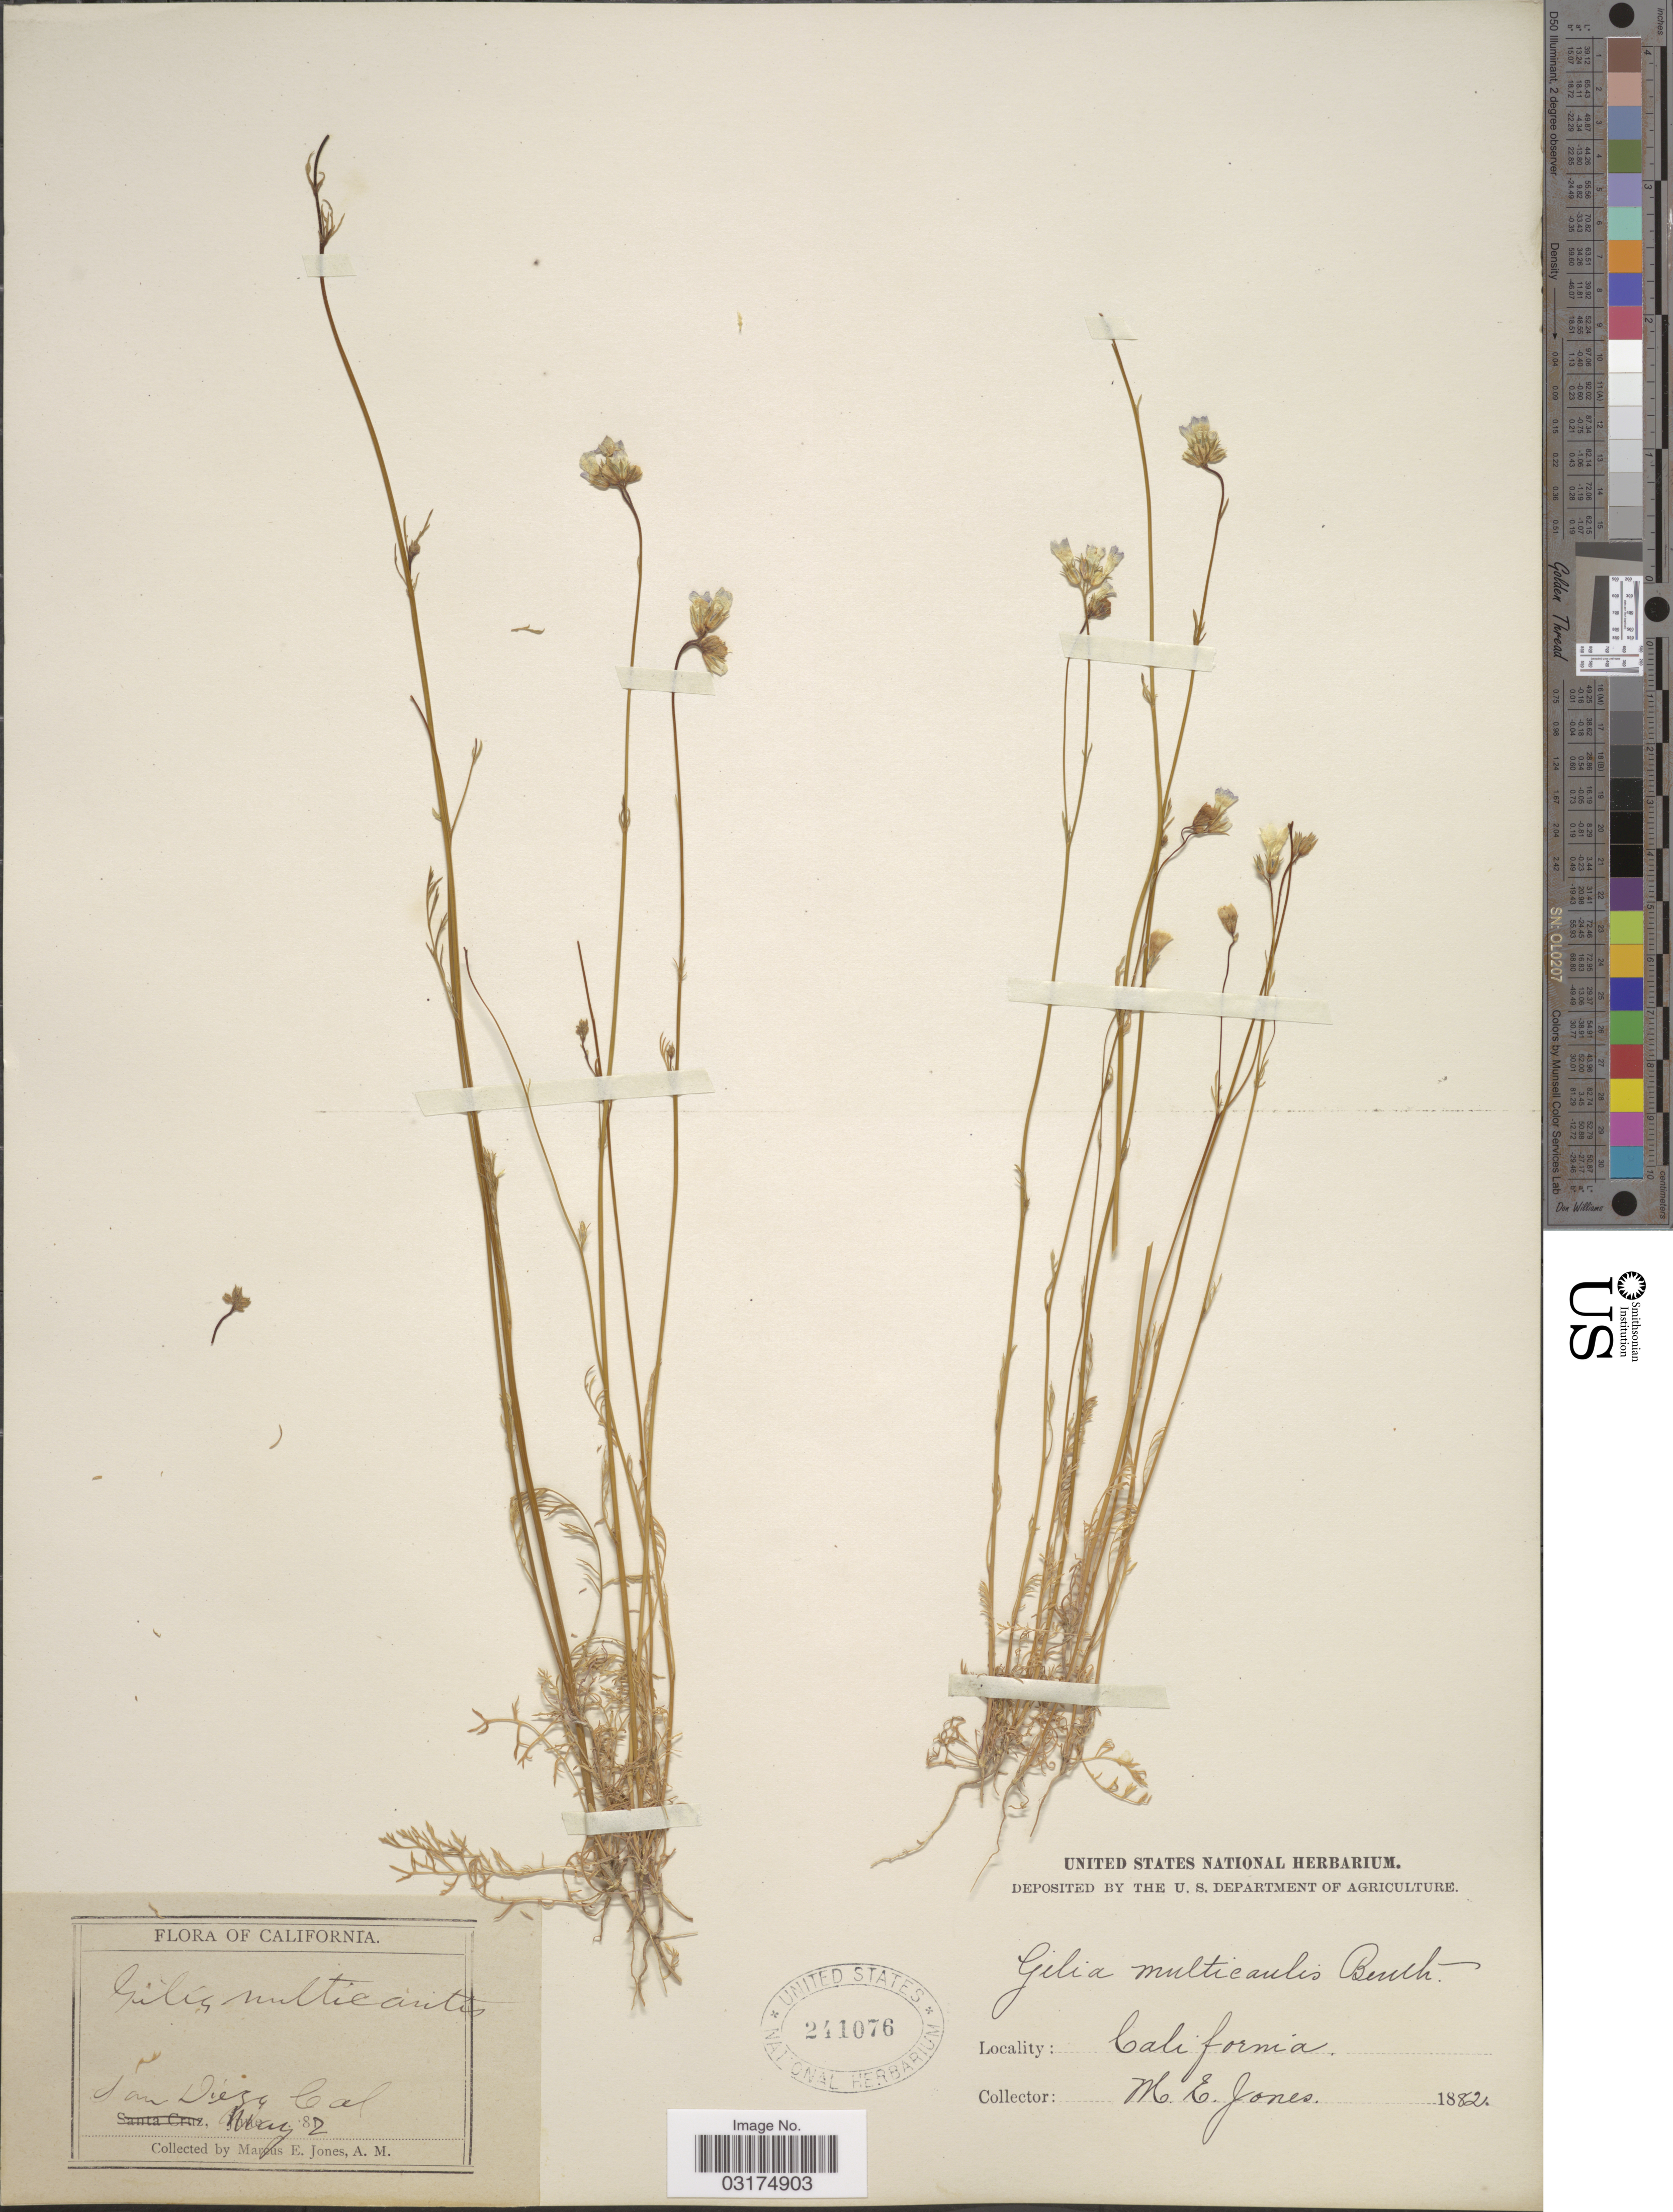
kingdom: Plantae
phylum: Tracheophyta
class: Magnoliopsida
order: Ericales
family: Polemoniaceae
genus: Gilia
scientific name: Gilia angelensis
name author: V.E. Grant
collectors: M. E. Jones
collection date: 1882-05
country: United States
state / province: California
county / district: San Diego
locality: San Diego Cal.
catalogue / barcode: US 241076